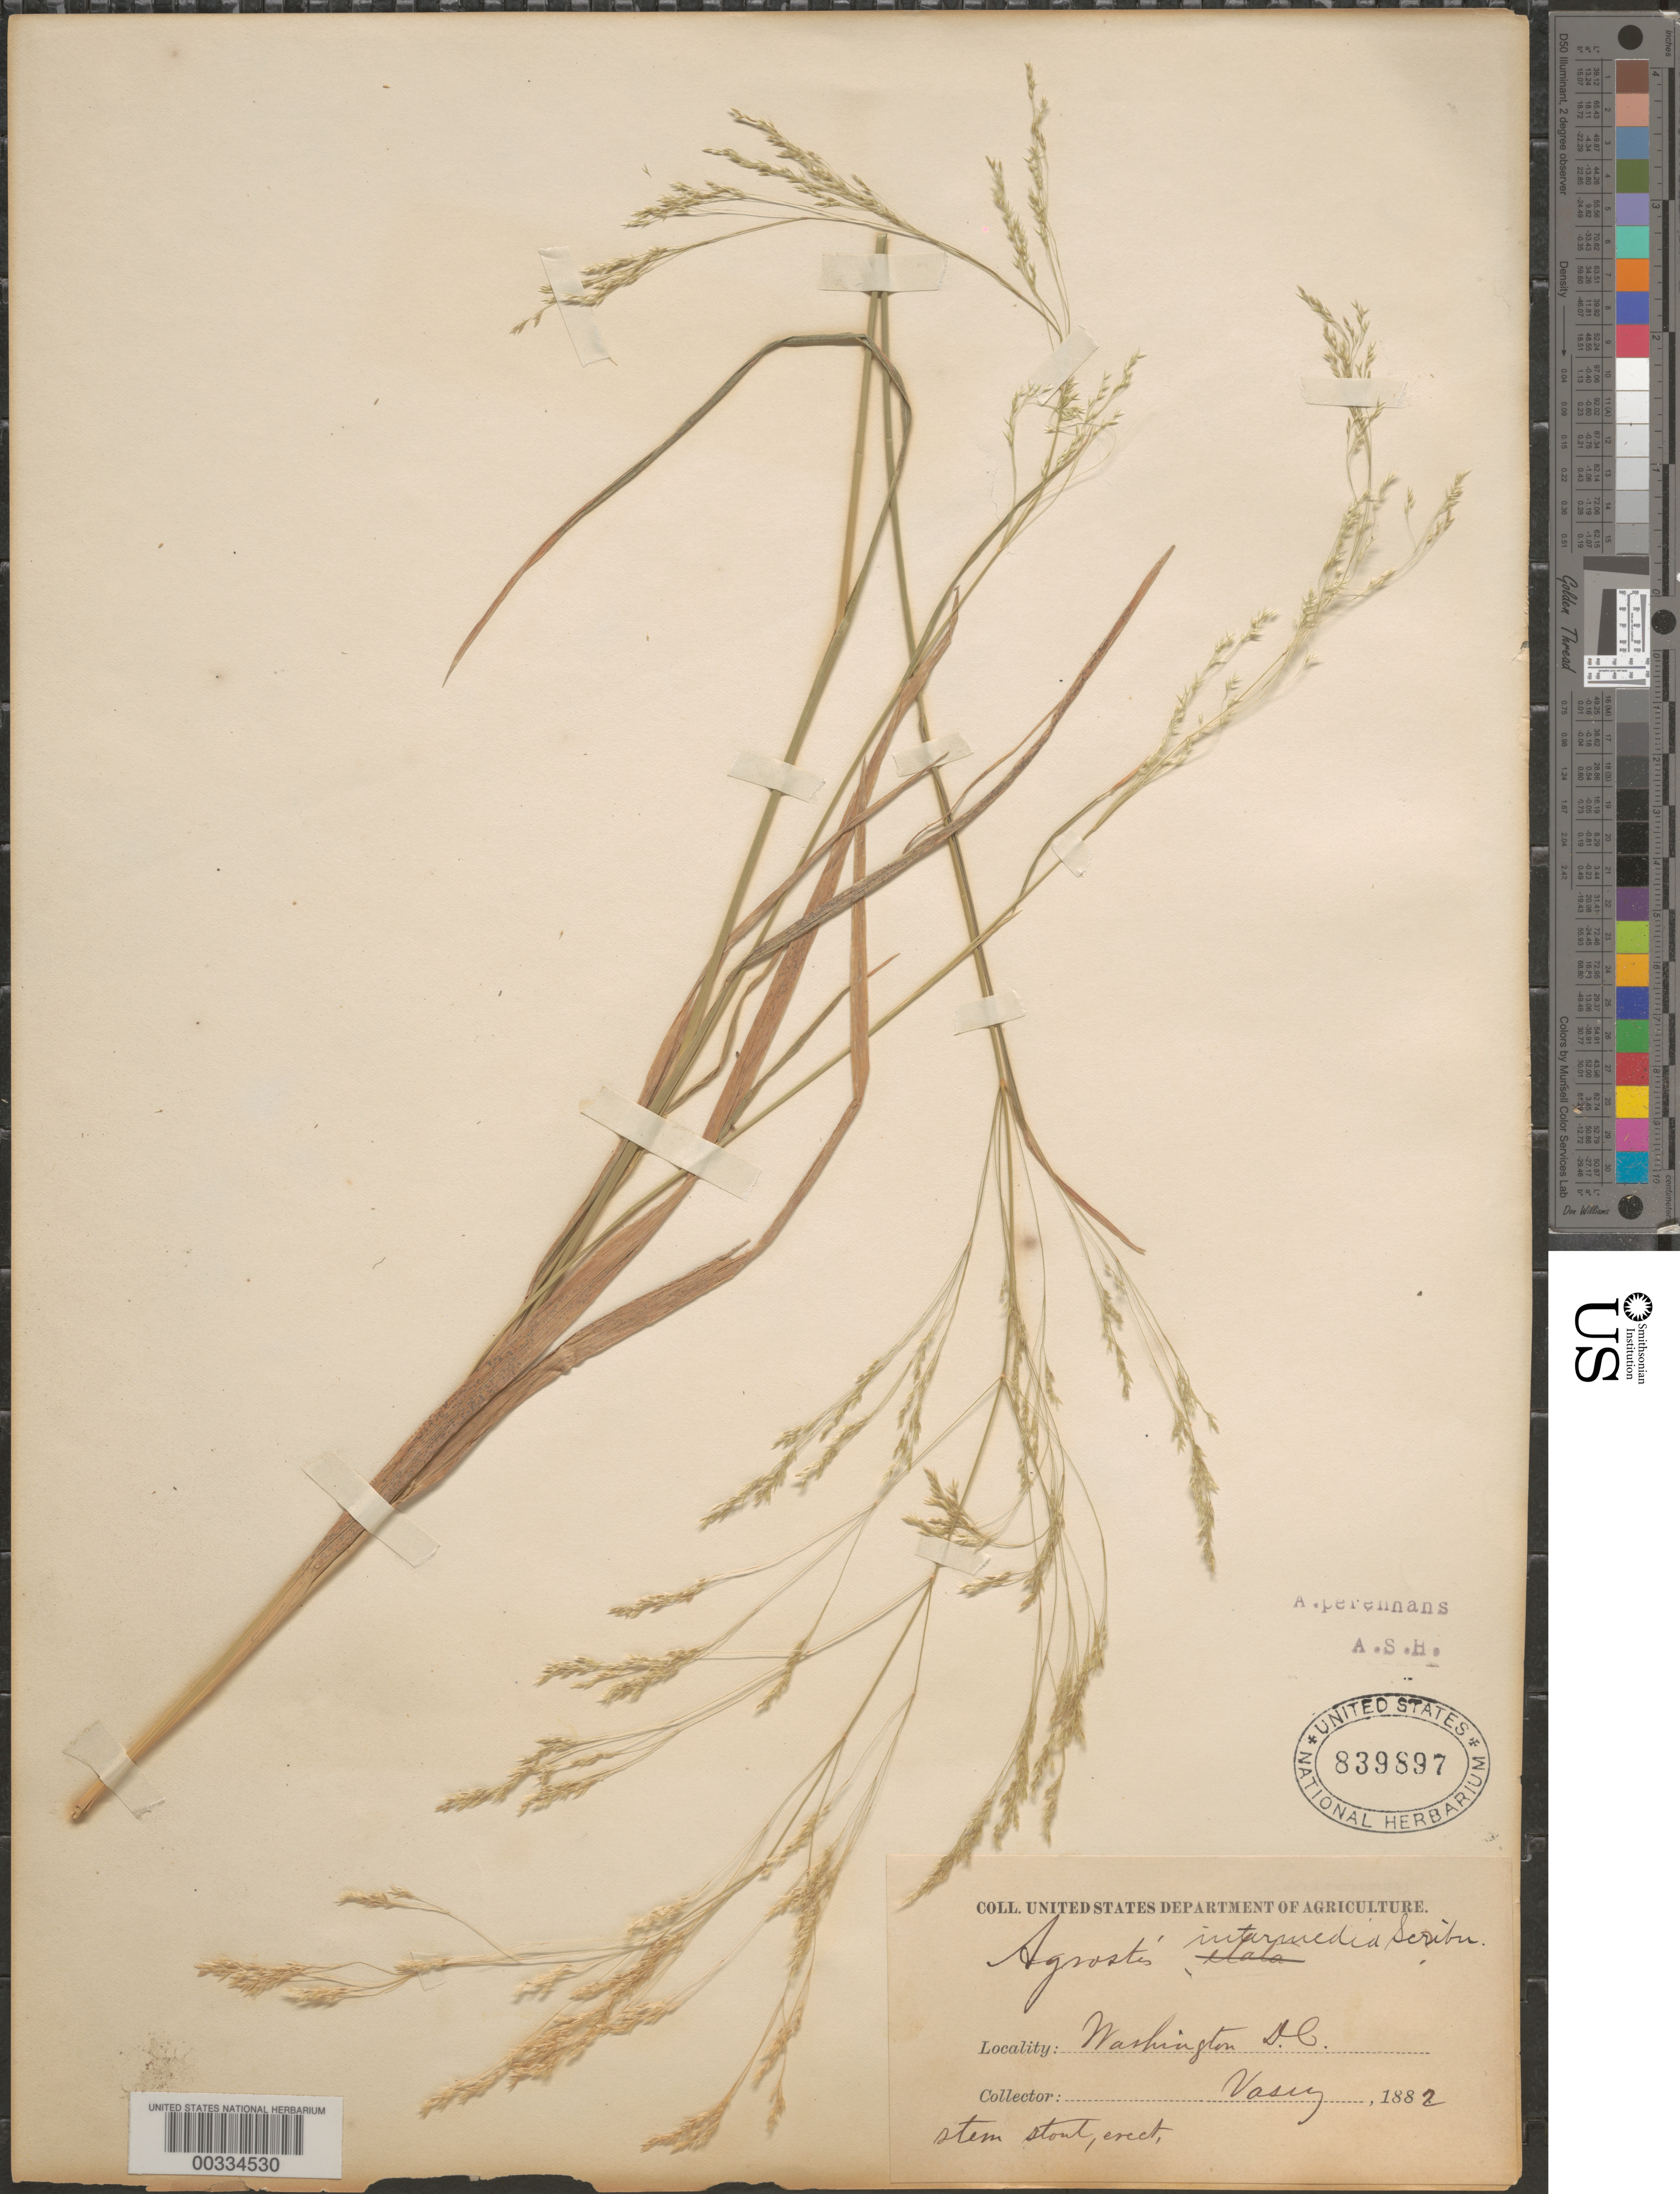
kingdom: Plantae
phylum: Tracheophyta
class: Liliopsida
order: Poales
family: Poaceae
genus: Agrostis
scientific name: Agrostis perennans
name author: (Walter) Tuck.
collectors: G. Vasey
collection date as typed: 1882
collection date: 1882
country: United States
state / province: District of Columbia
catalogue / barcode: US 839897